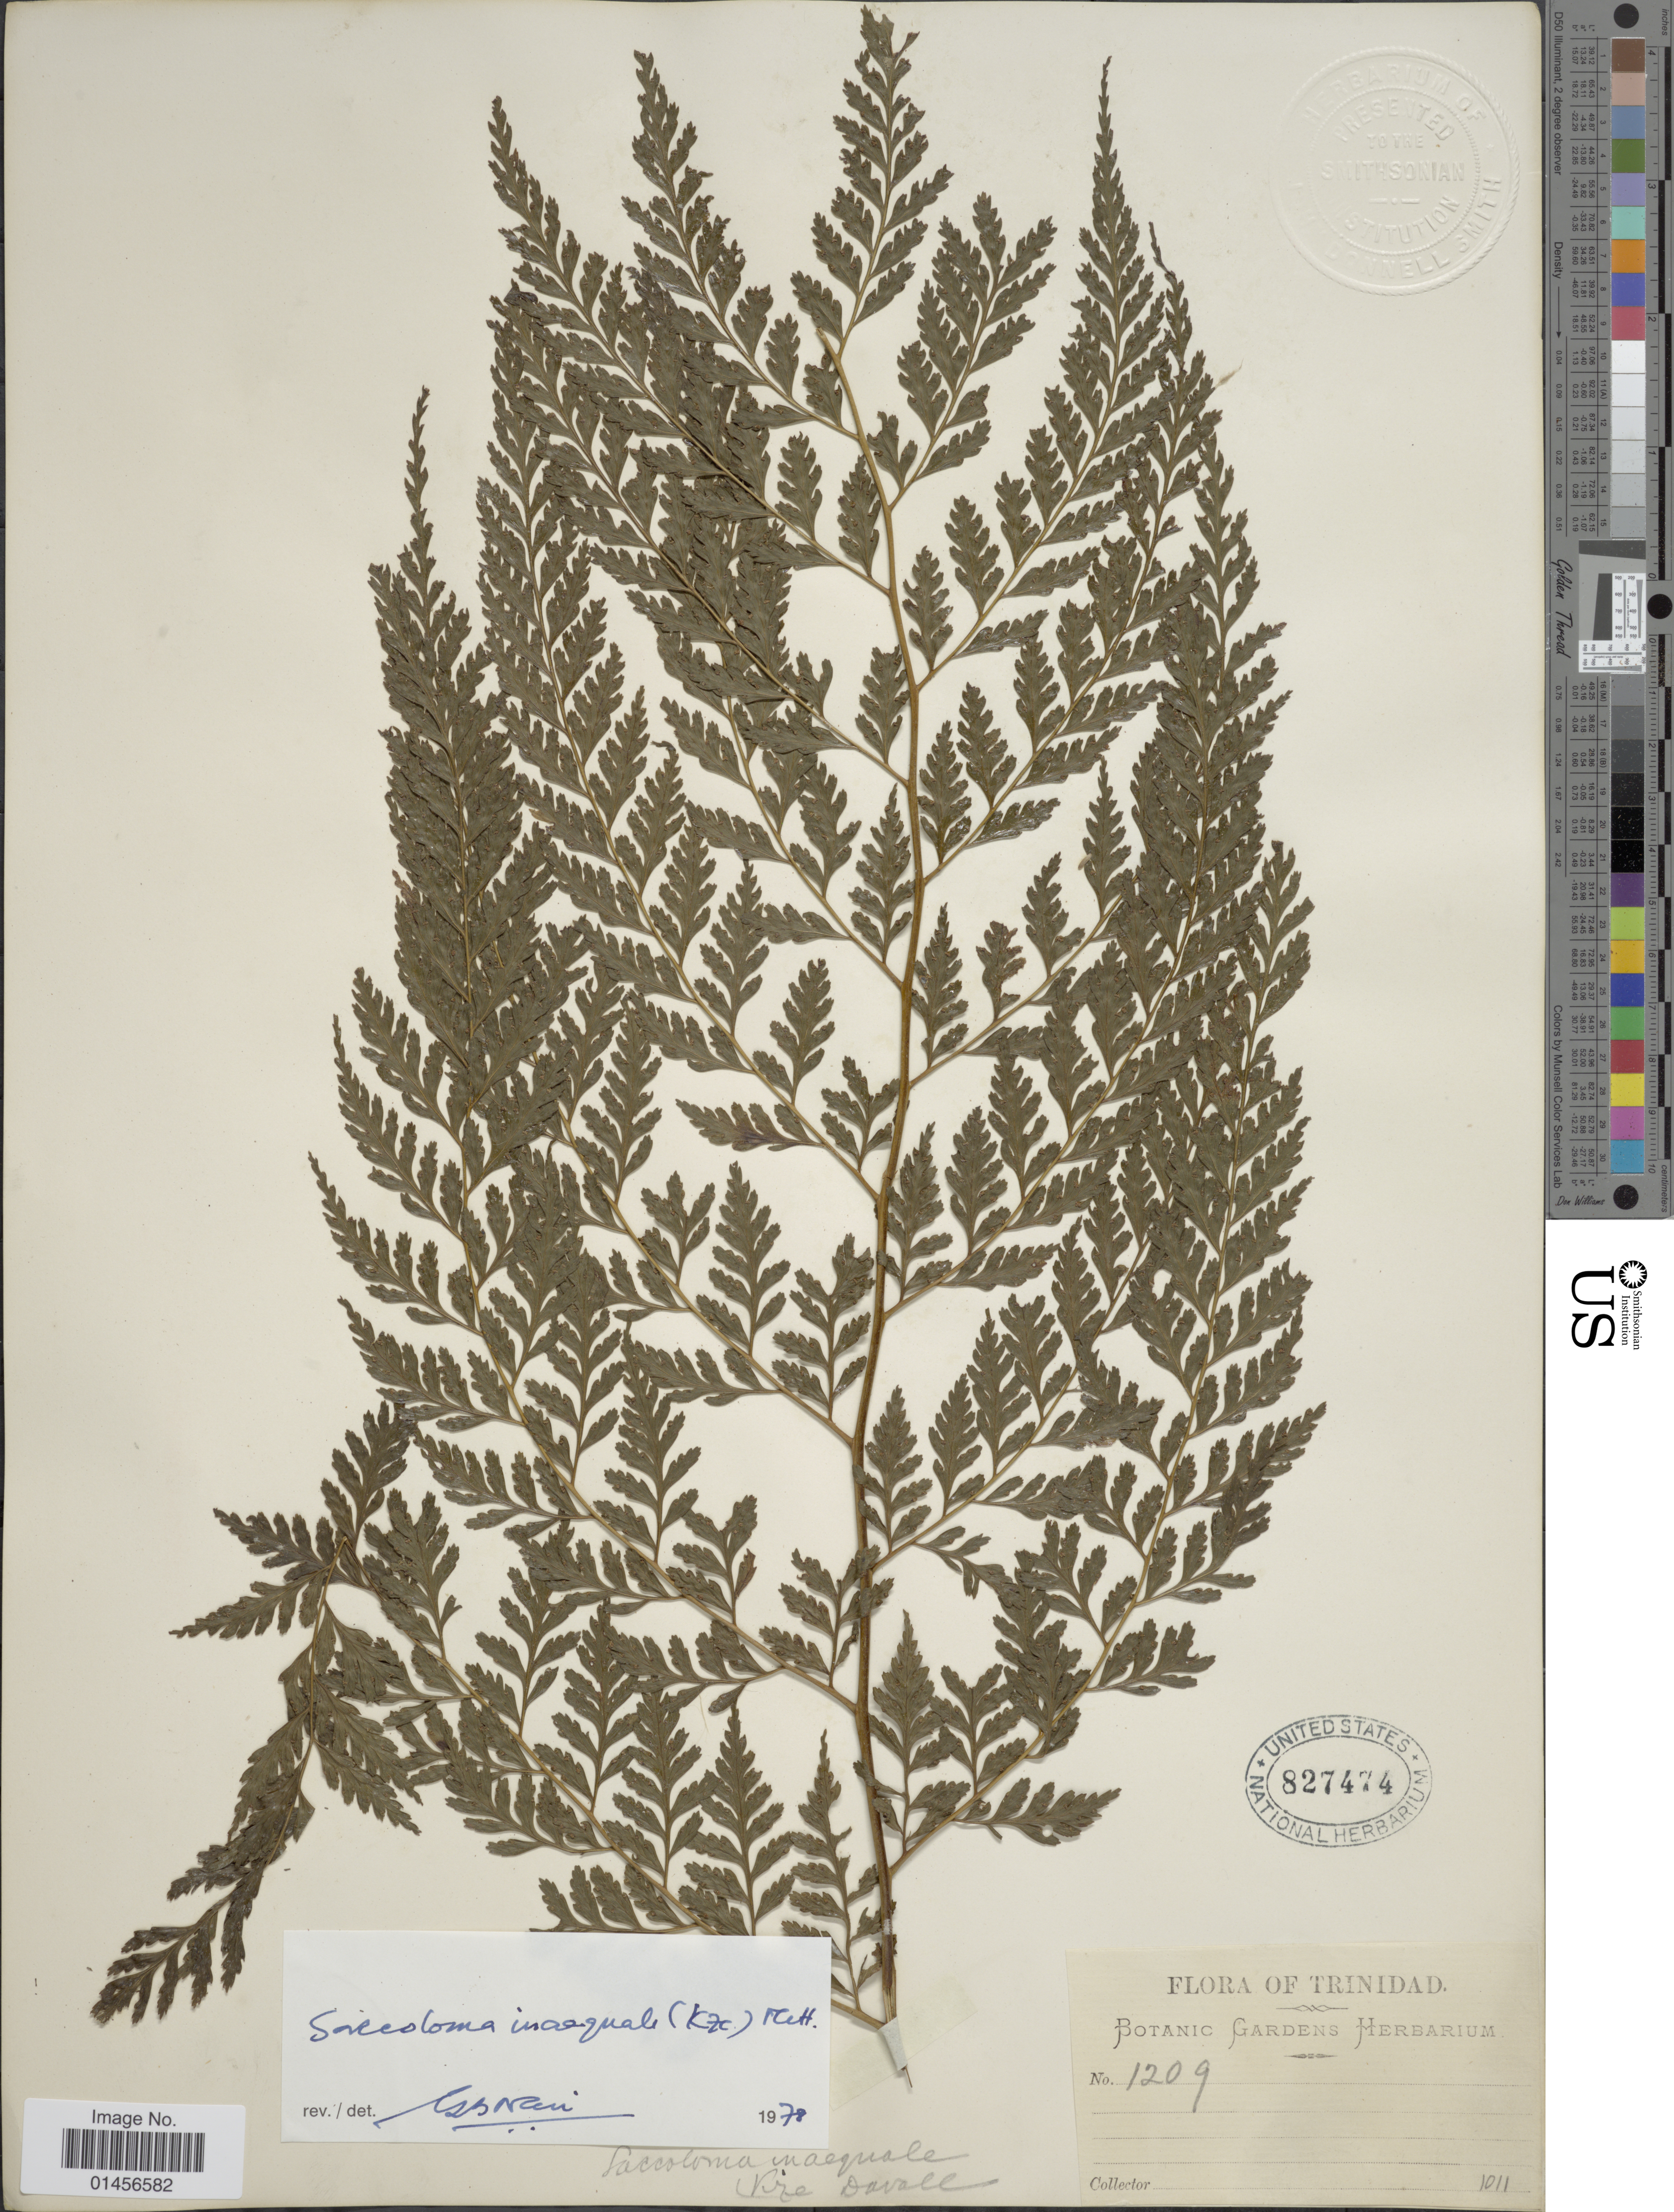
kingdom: Plantae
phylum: Tracheophyta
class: Polypodiopsida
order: Polypodiales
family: Saccolomataceae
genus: Saccoloma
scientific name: Saccoloma inaequale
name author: (Kunze) Mett.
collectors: ex herb. Bot. Gard. Trinidad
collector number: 1209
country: Trinidad and Tobago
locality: Trinidad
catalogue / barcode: US 827474